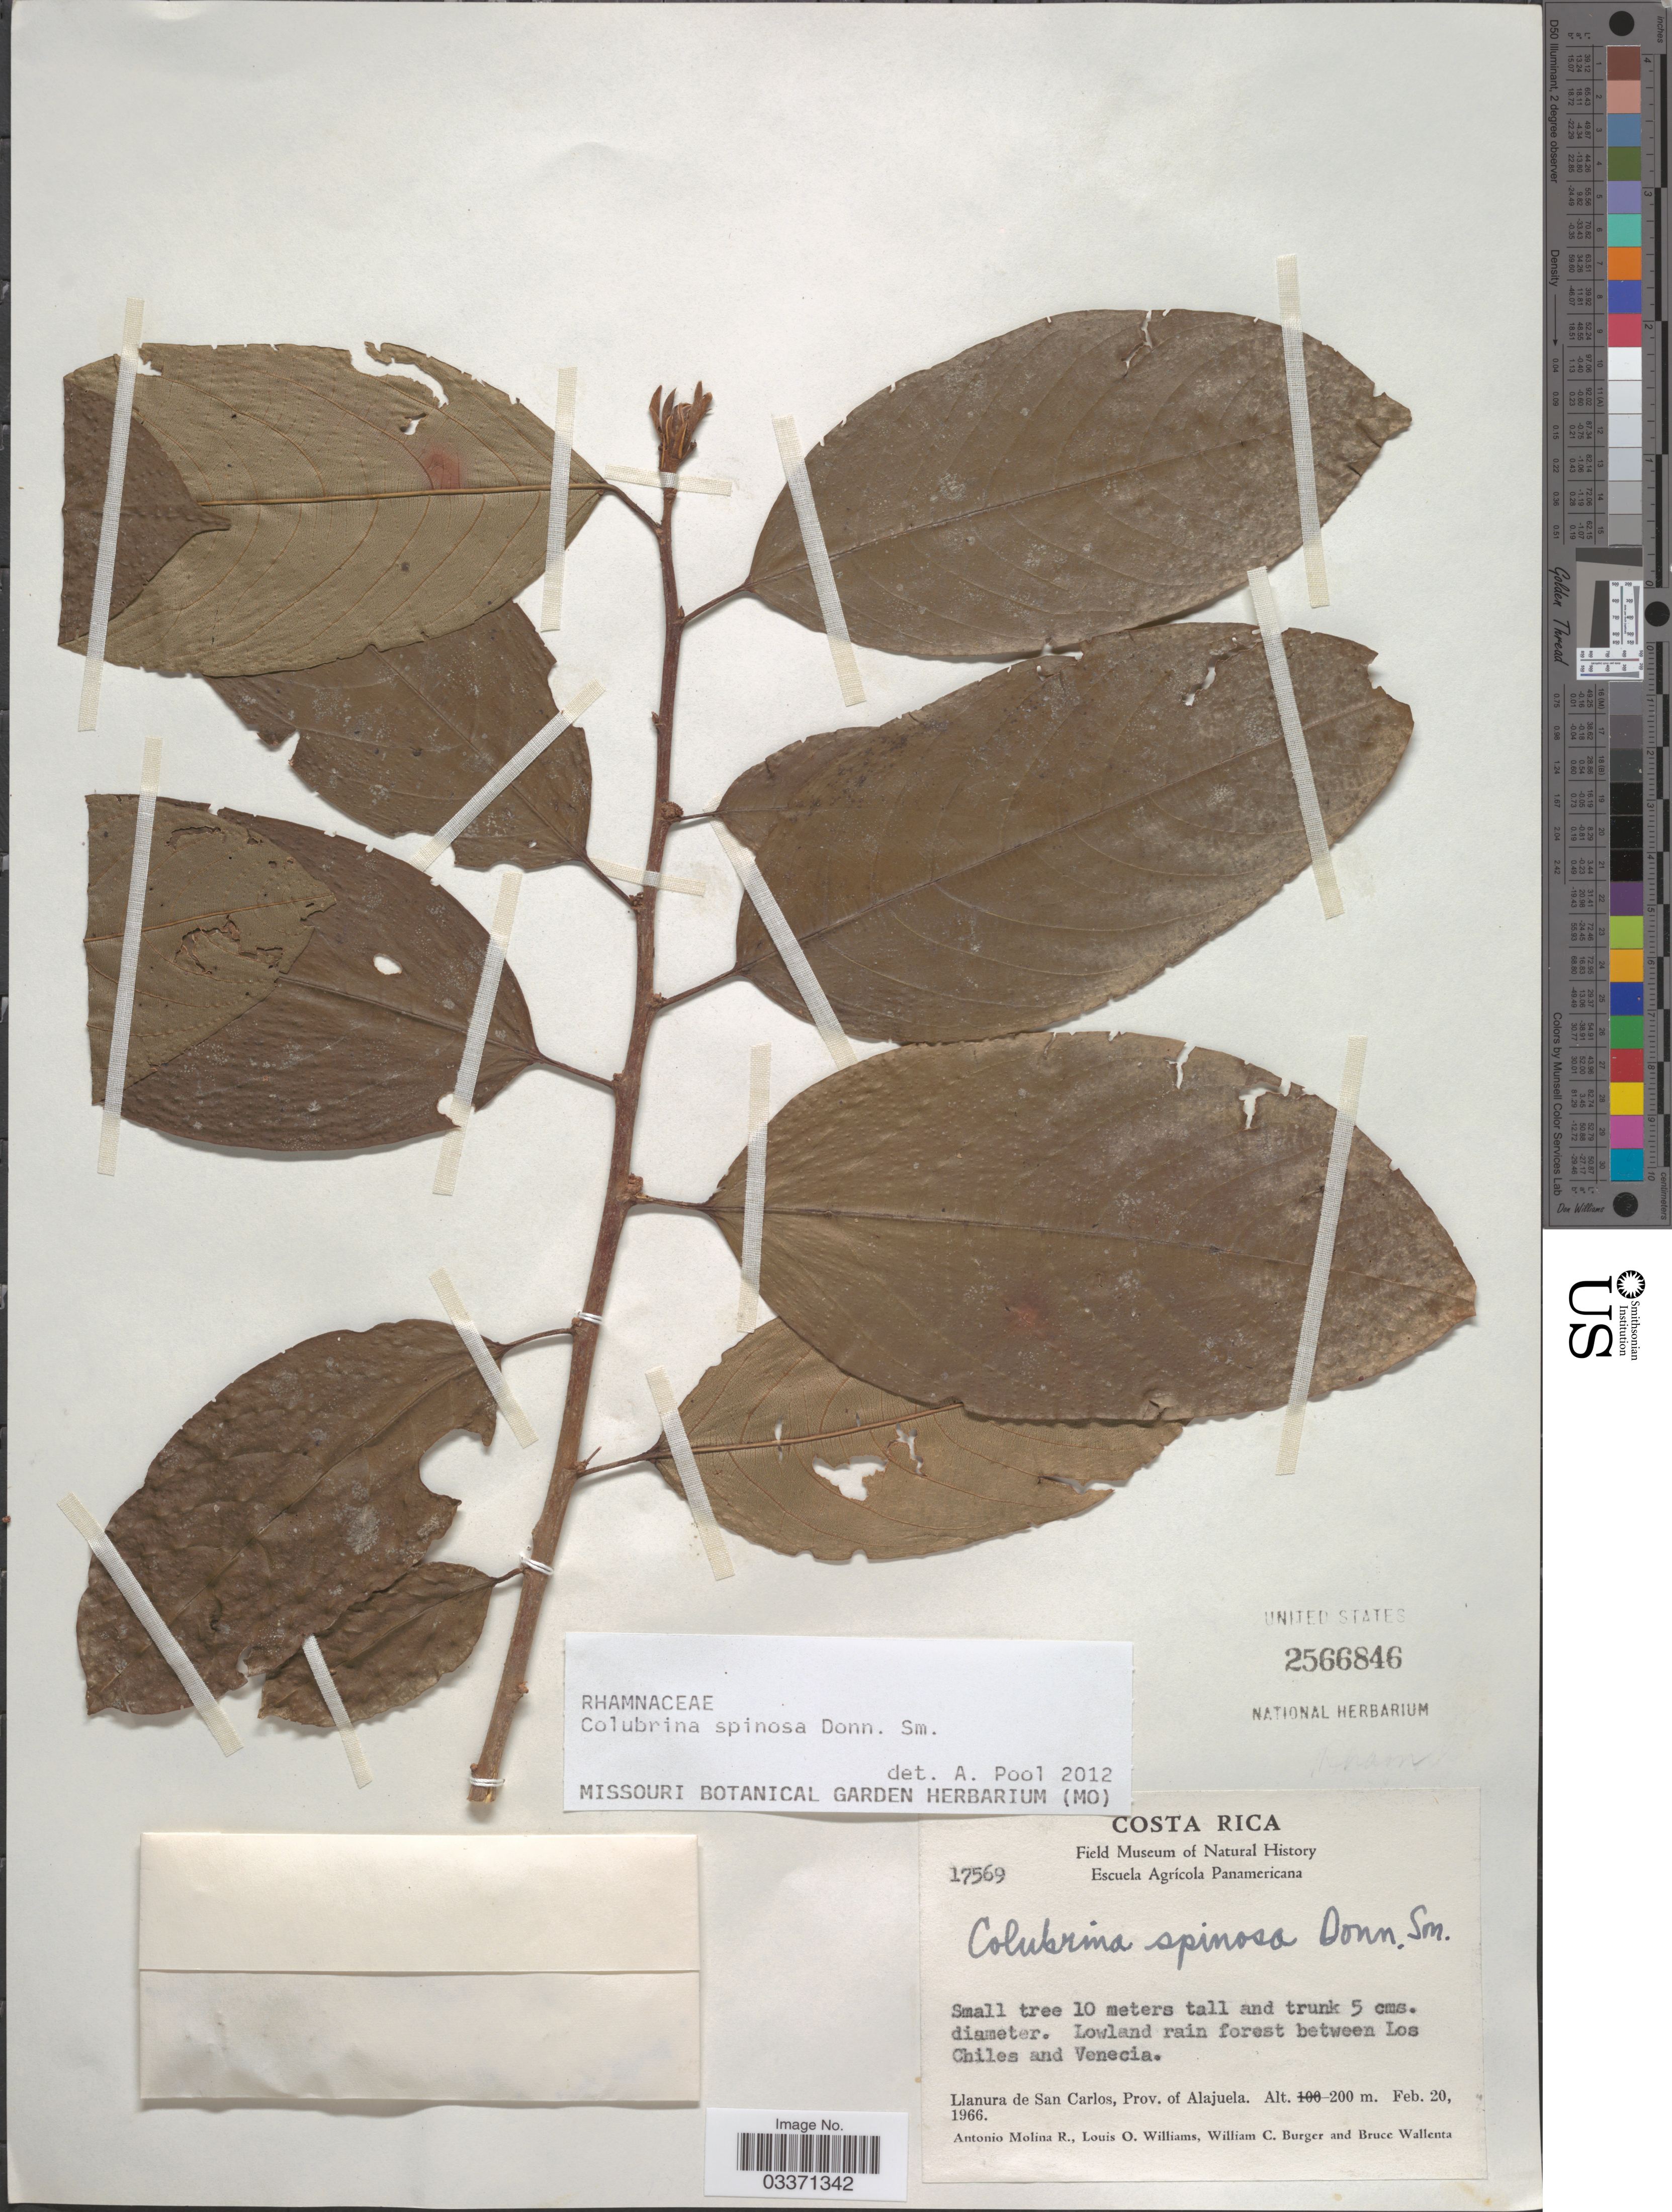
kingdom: Plantae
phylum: Tracheophyta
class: Magnoliopsida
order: Rosales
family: Rhamnaceae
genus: Colubrina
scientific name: Colubrina spinosa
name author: Donn. Sm.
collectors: A. Molina R., L. O. Williams, W. Burger & B. Wallenta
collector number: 17569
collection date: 1966-02-20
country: Costa Rica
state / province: Alajuela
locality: Lowland rain forest between Los Chiles and Venecia. Llanura de San Carlos.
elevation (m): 200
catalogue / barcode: US 2566846